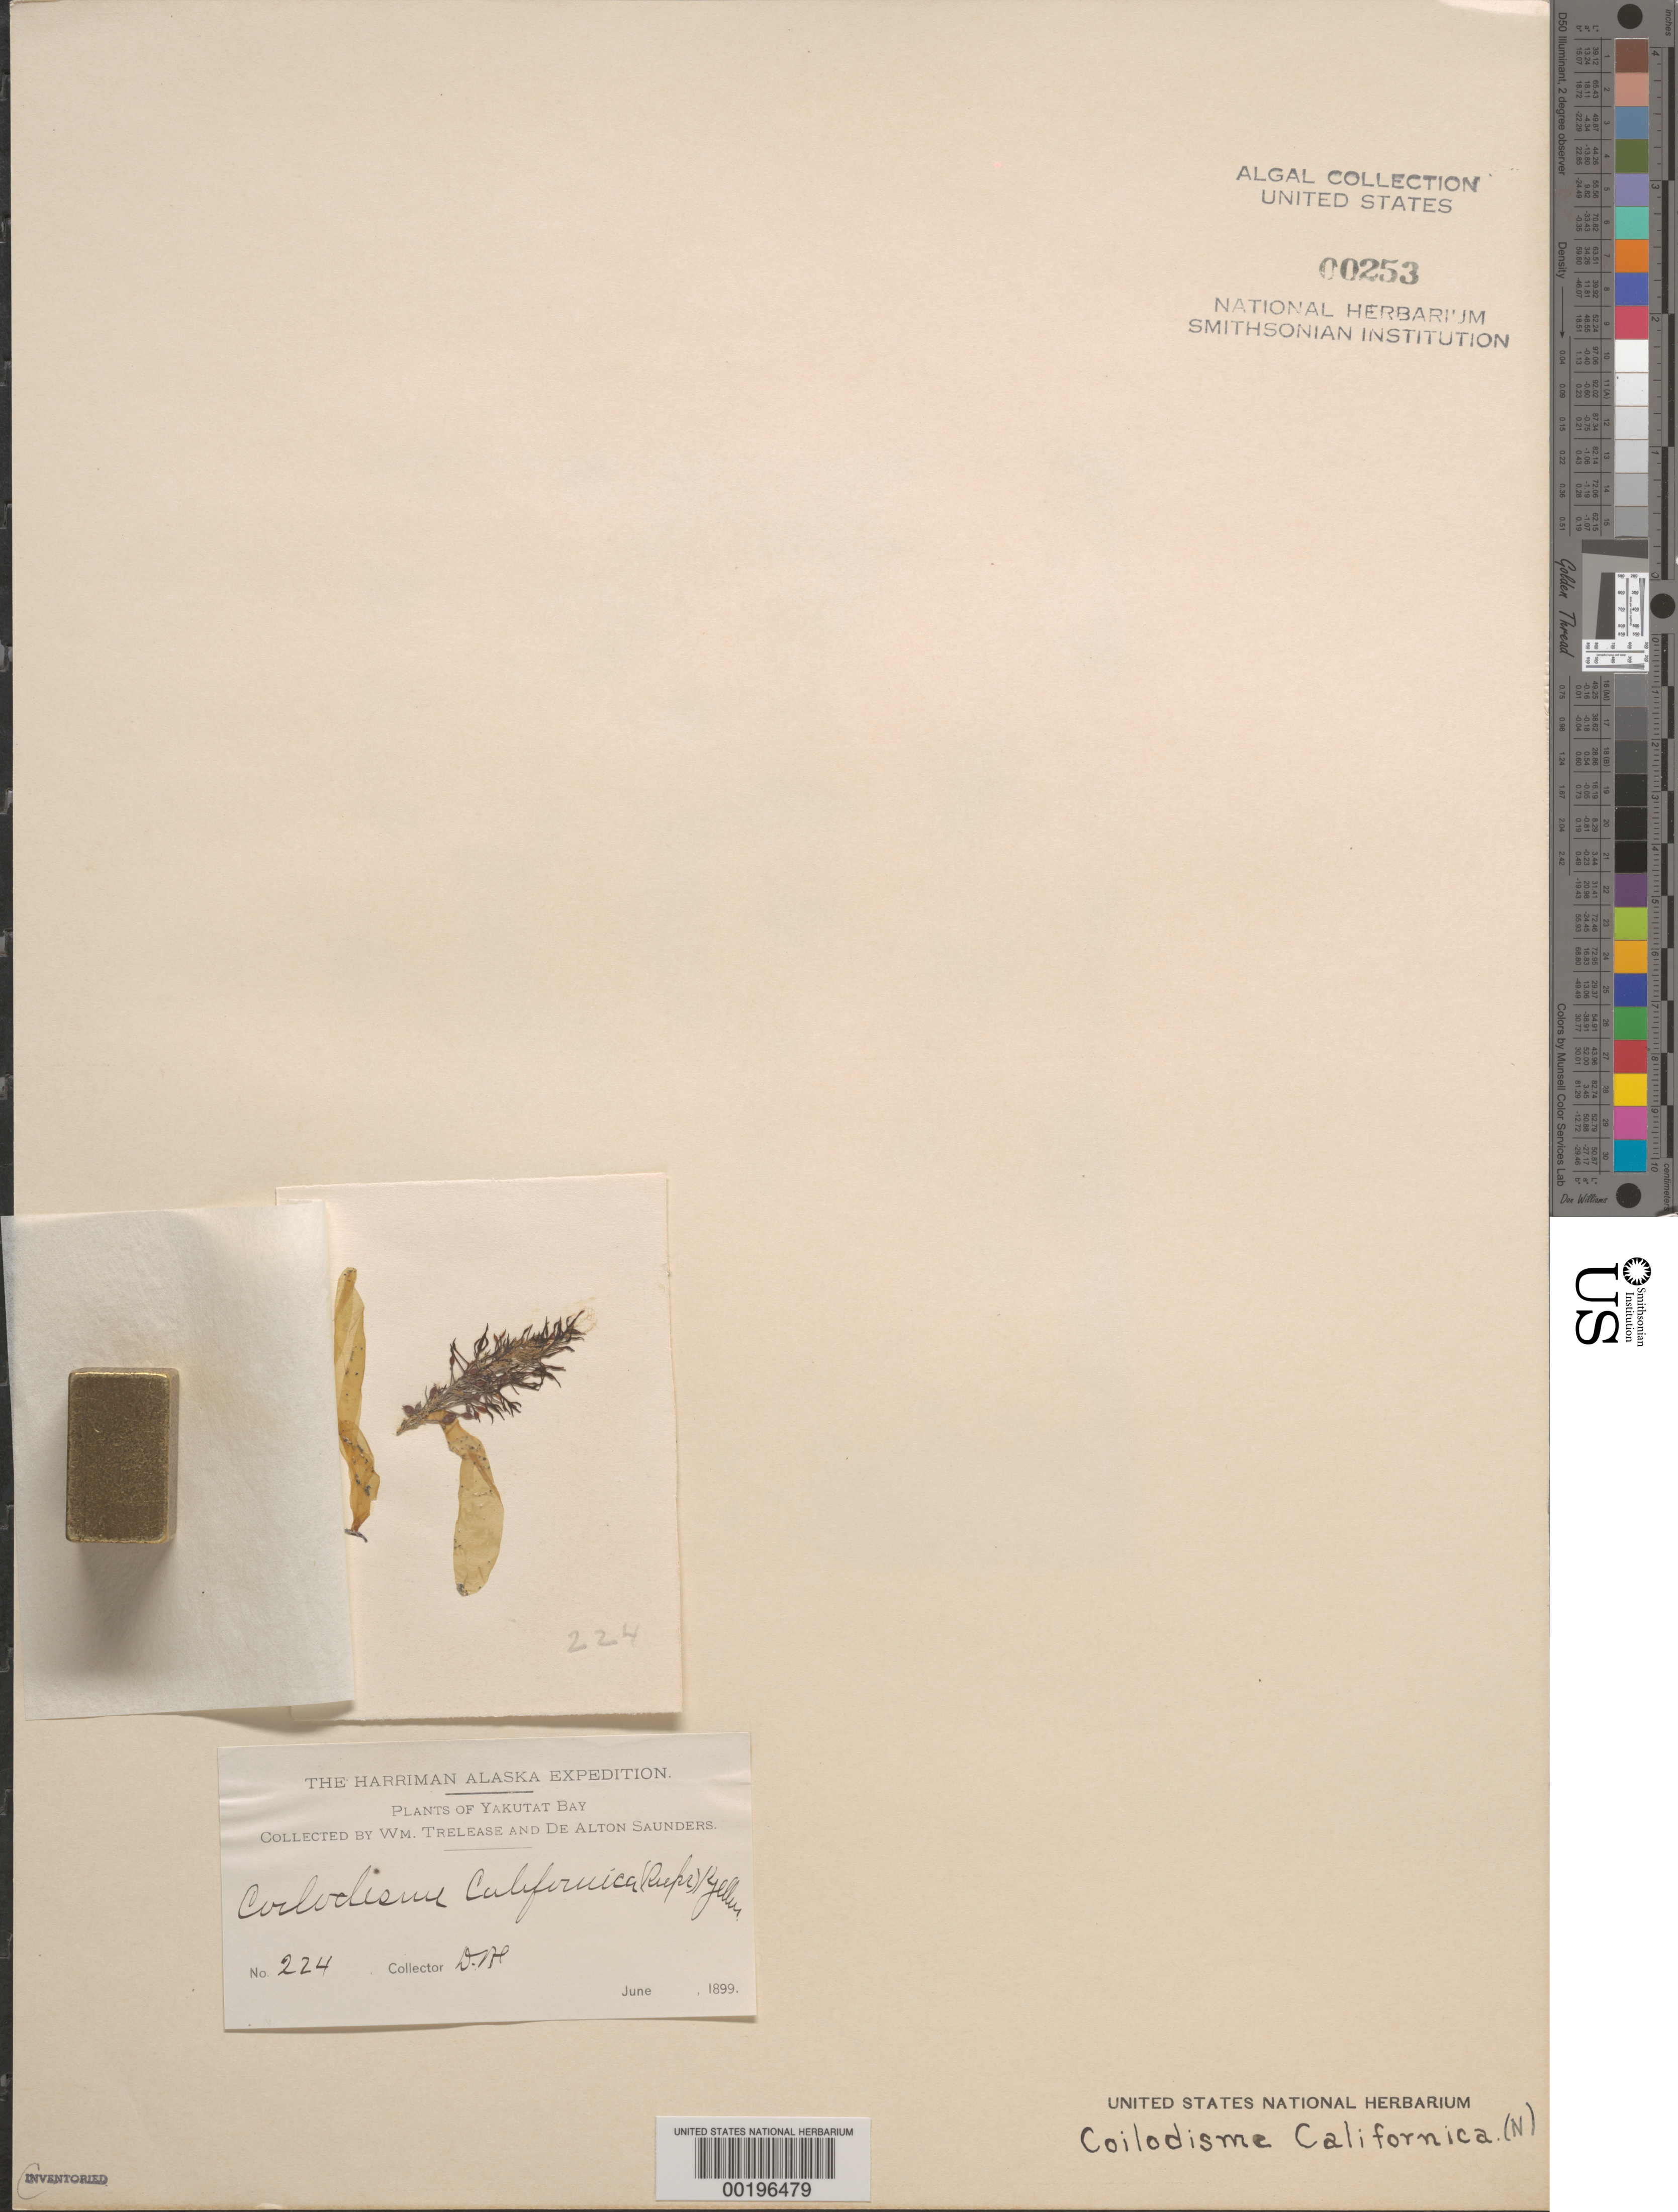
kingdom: Chromista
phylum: Ochrophyta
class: Phaeophyceae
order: Ectocarpales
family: Chordariaceae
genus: Coilodesme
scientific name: Coilodesme californica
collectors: D. Saunders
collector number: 224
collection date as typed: Jun 1899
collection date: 1899-06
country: United States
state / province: Alaska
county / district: Skagway-Yakutat-Angoon Division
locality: Yakutat Bay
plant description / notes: Harriman Alaska Expedition, 1899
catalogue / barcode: US 253